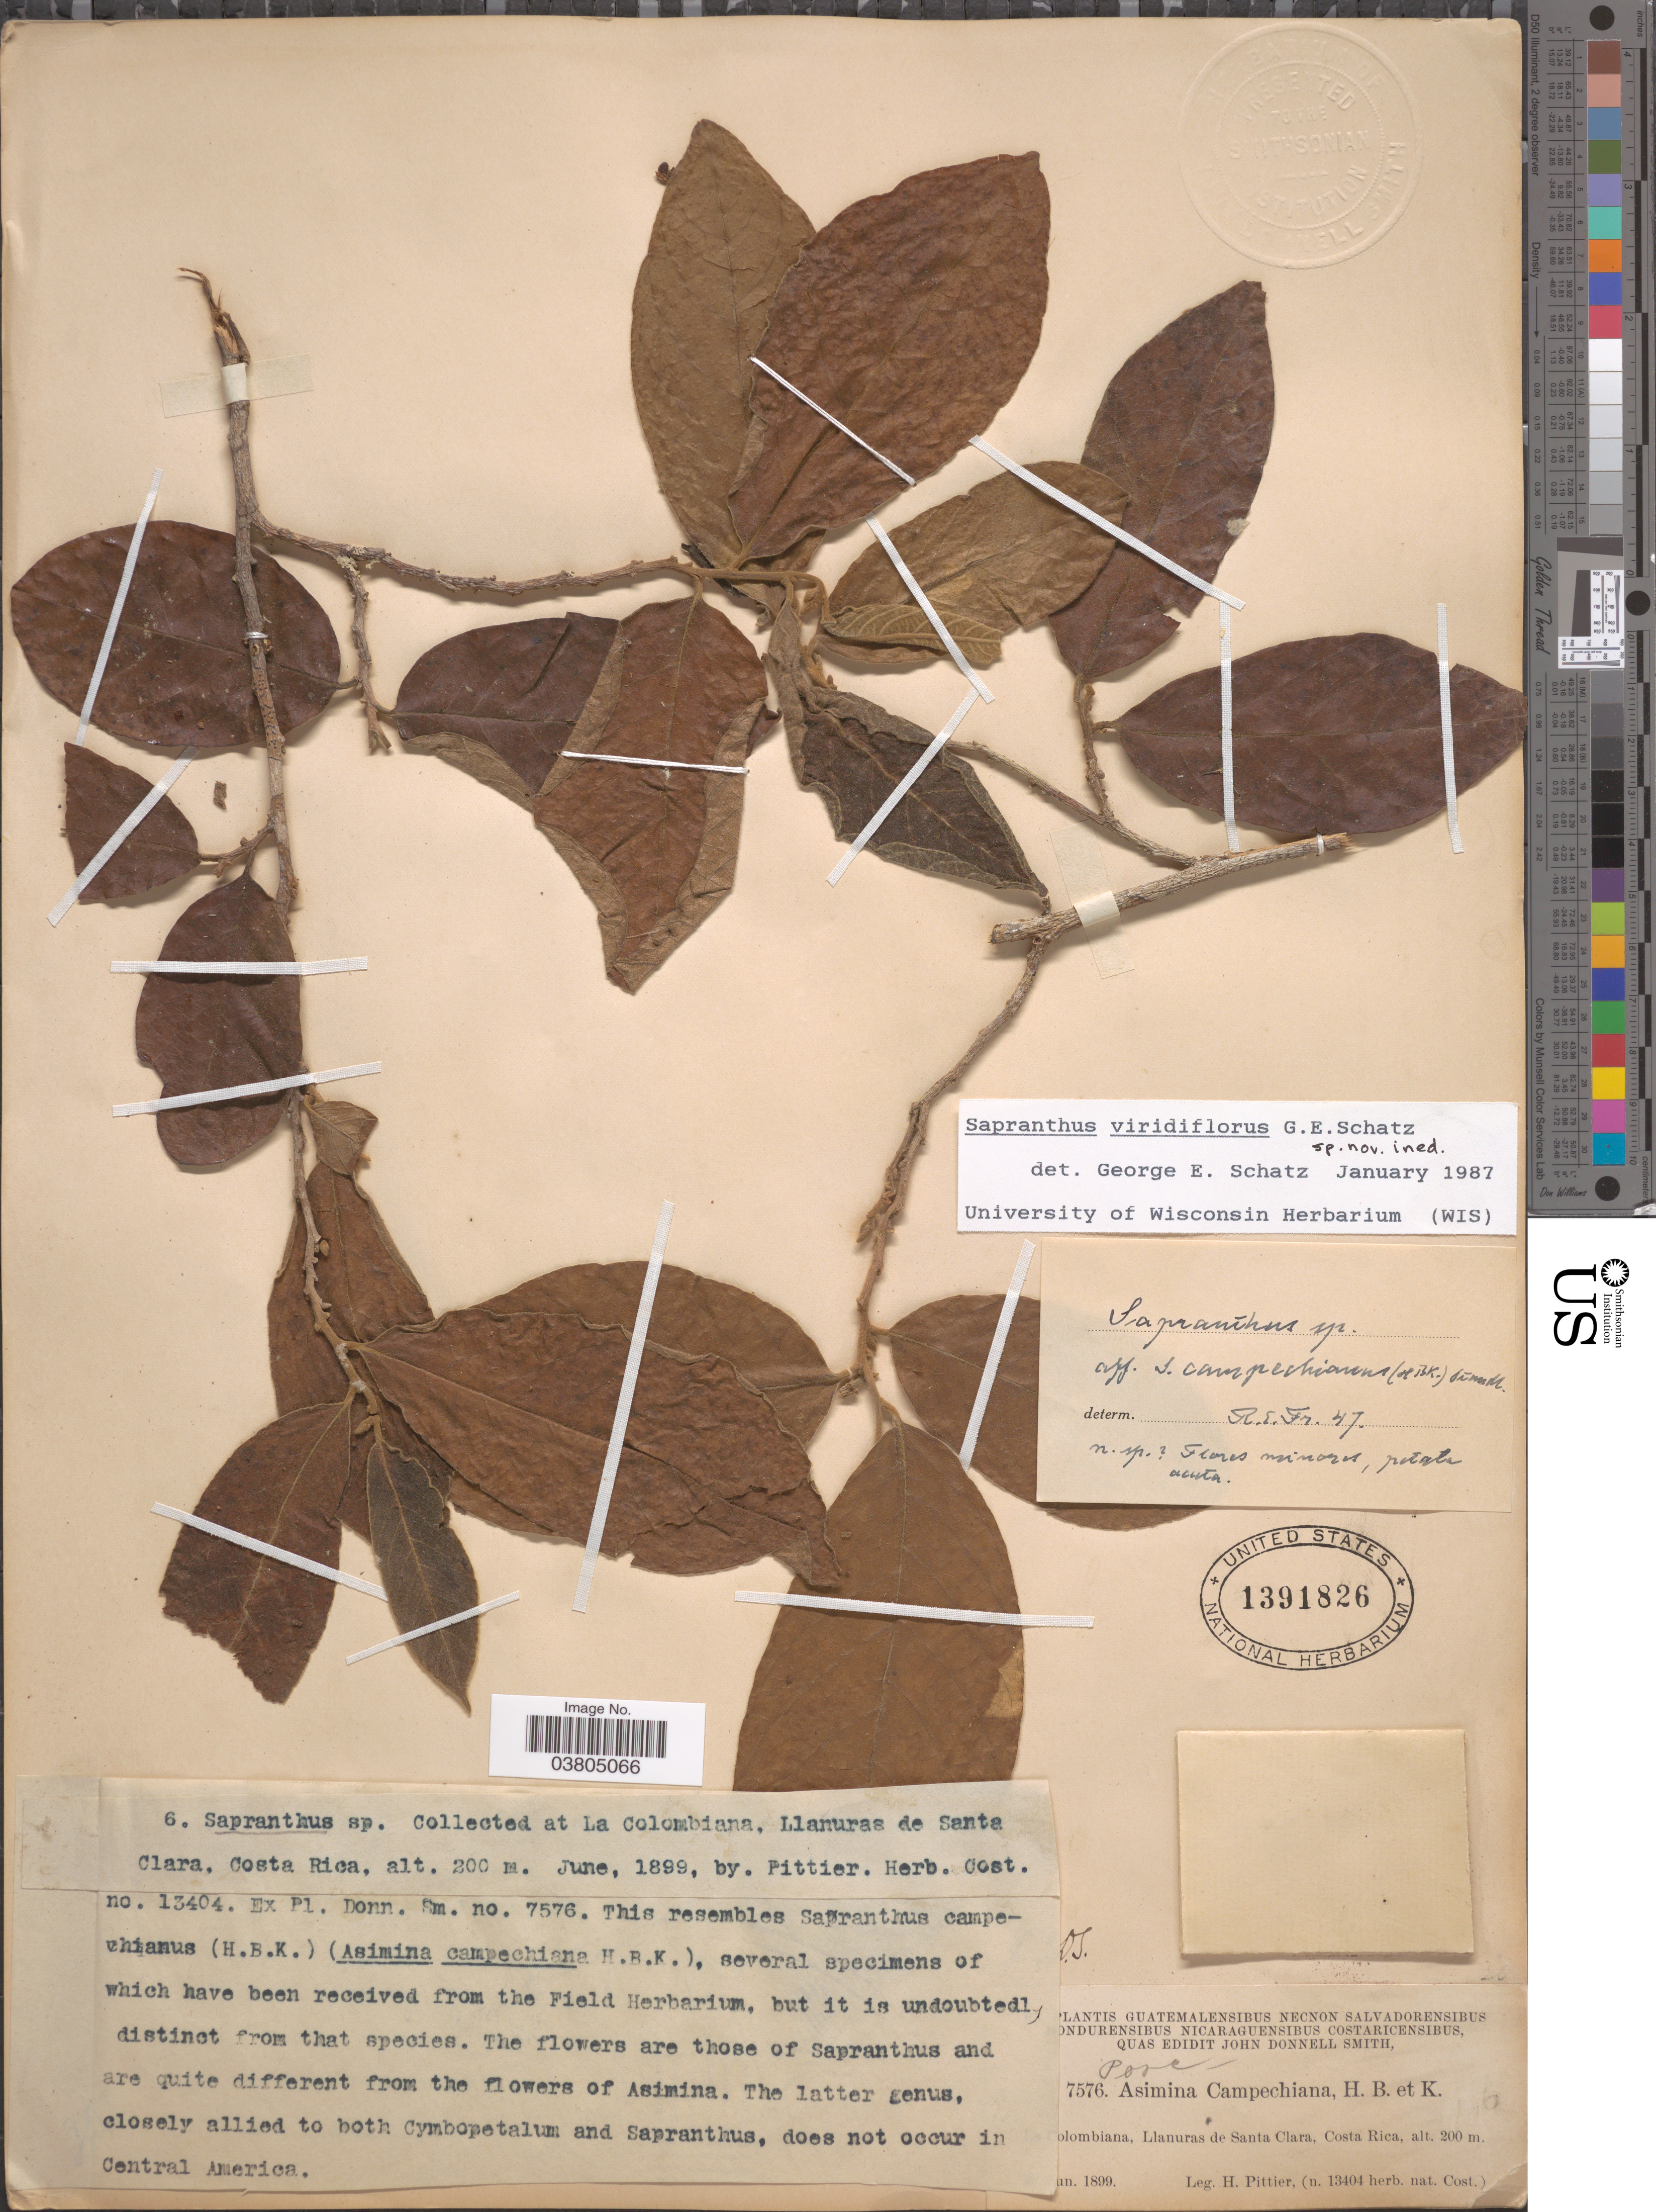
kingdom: Plantae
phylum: Tracheophyta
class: Magnoliopsida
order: Magnoliales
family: Annonaceae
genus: Sapranthus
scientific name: Sapranthus viridiflorus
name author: G.E. Schatz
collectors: H. F. Pittier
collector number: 13404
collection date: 1899-06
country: Costa Rica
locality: At La Colombiana, Llanuras de Santa Clara.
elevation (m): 200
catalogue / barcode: US 1391826